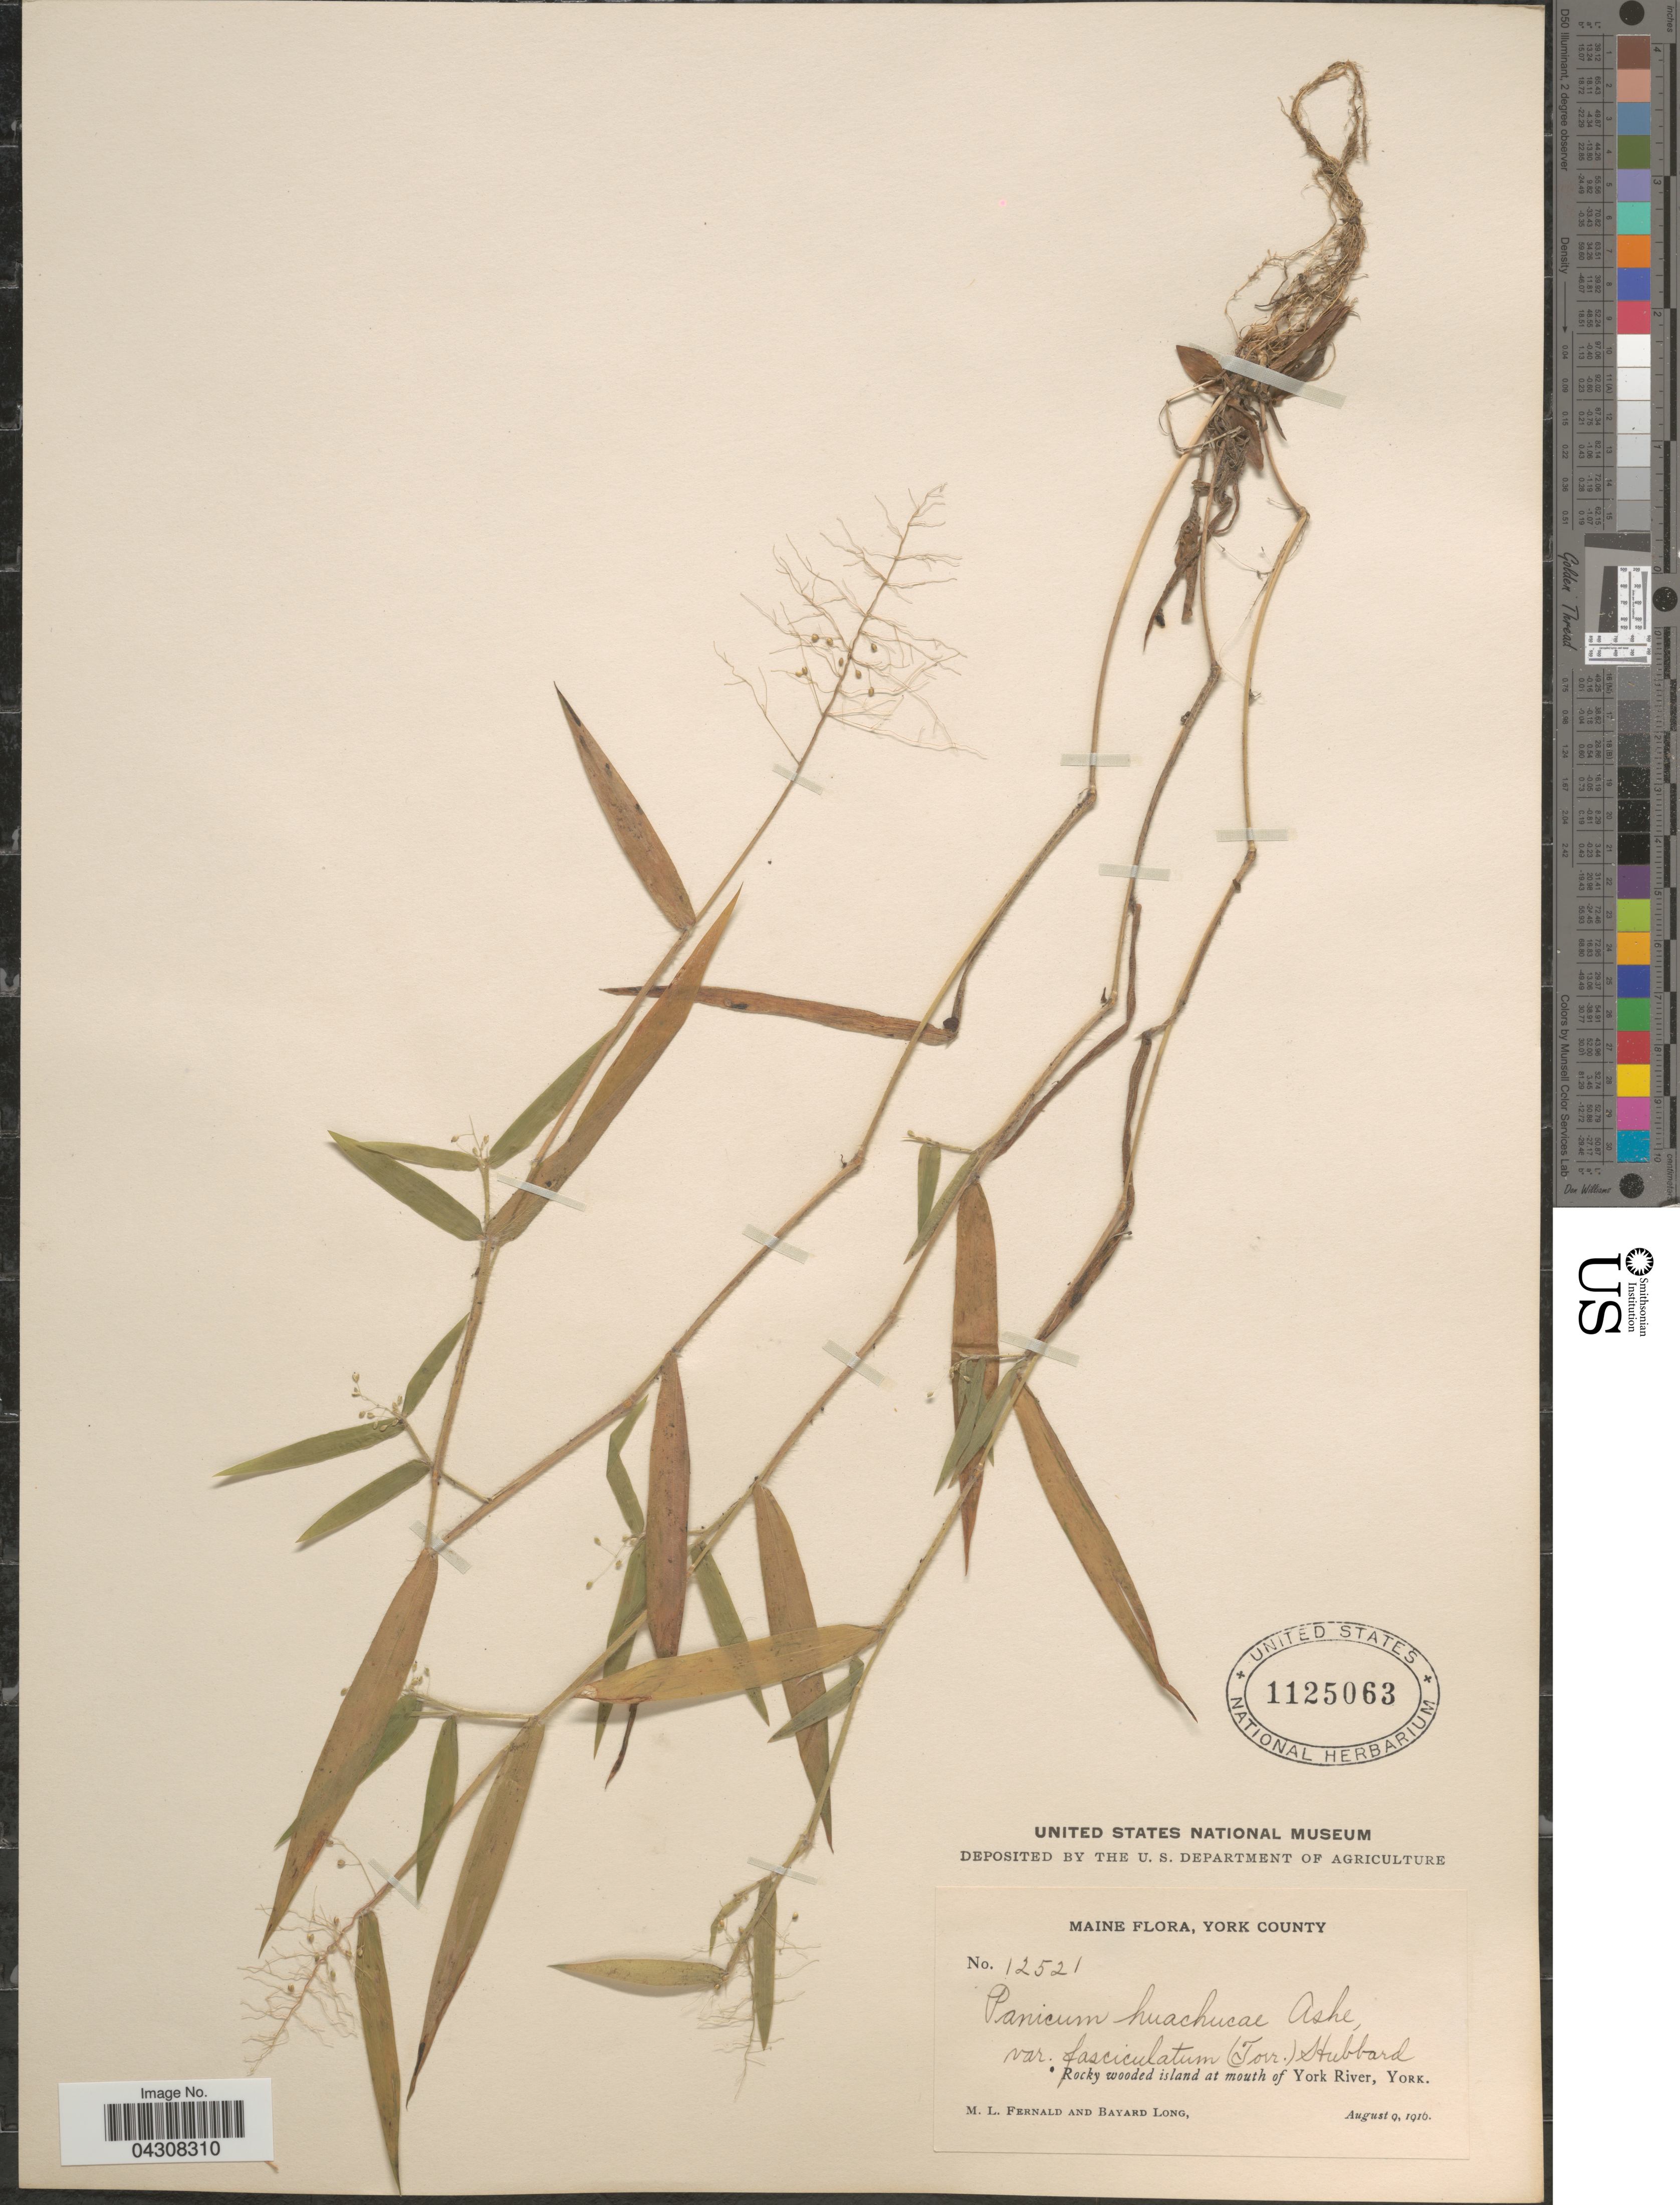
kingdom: Plantae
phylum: Tracheophyta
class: Liliopsida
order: Poales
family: Poaceae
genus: Dichanthelium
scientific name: Dichanthelium acuminatum var. acuminatum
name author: (Sw.) Gould & C.A. Clark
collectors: M. L. Fernald & B. Long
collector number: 12521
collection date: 1916-08-09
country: United States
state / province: Maine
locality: York County. Rocky wooded island at mouth of York River, York.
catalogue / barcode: US 1125063